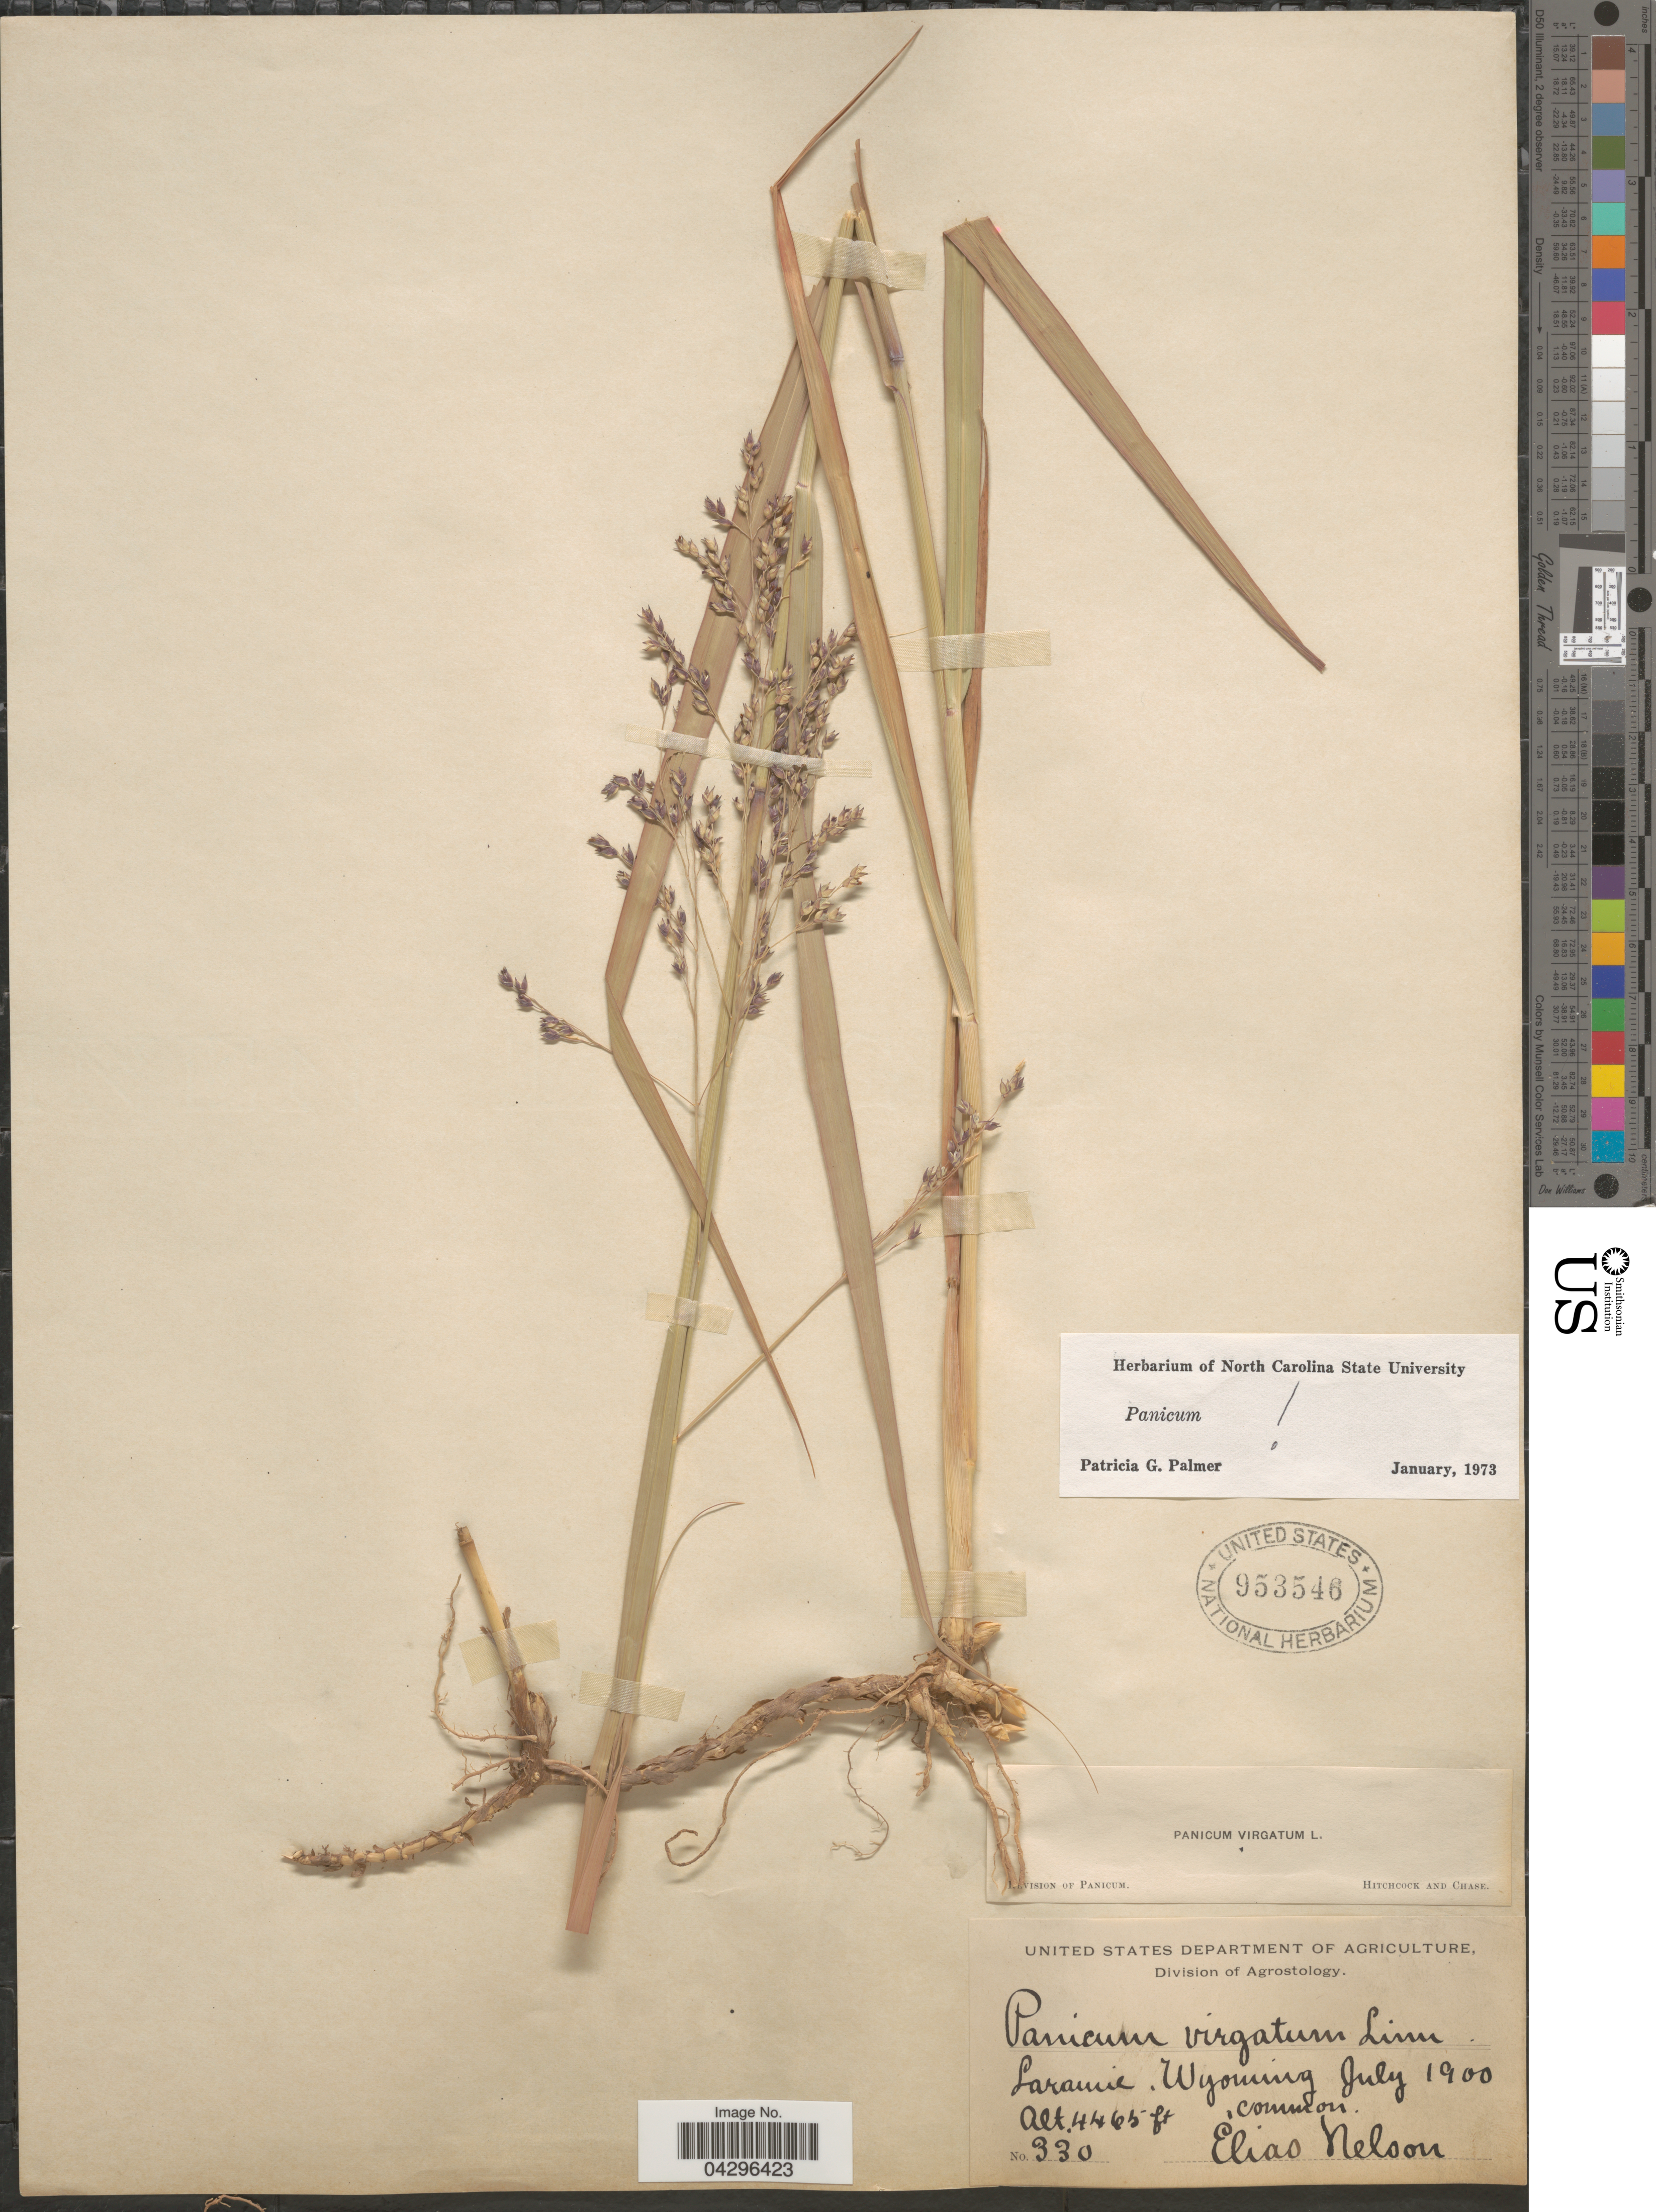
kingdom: Plantae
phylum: Tracheophyta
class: Liliopsida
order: Poales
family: Poaceae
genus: Panicum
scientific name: Panicum virgatum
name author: L.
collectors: E. Nelson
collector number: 330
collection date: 1900-07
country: United States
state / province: Wyoming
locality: Laramie.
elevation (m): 1361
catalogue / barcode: US 953546